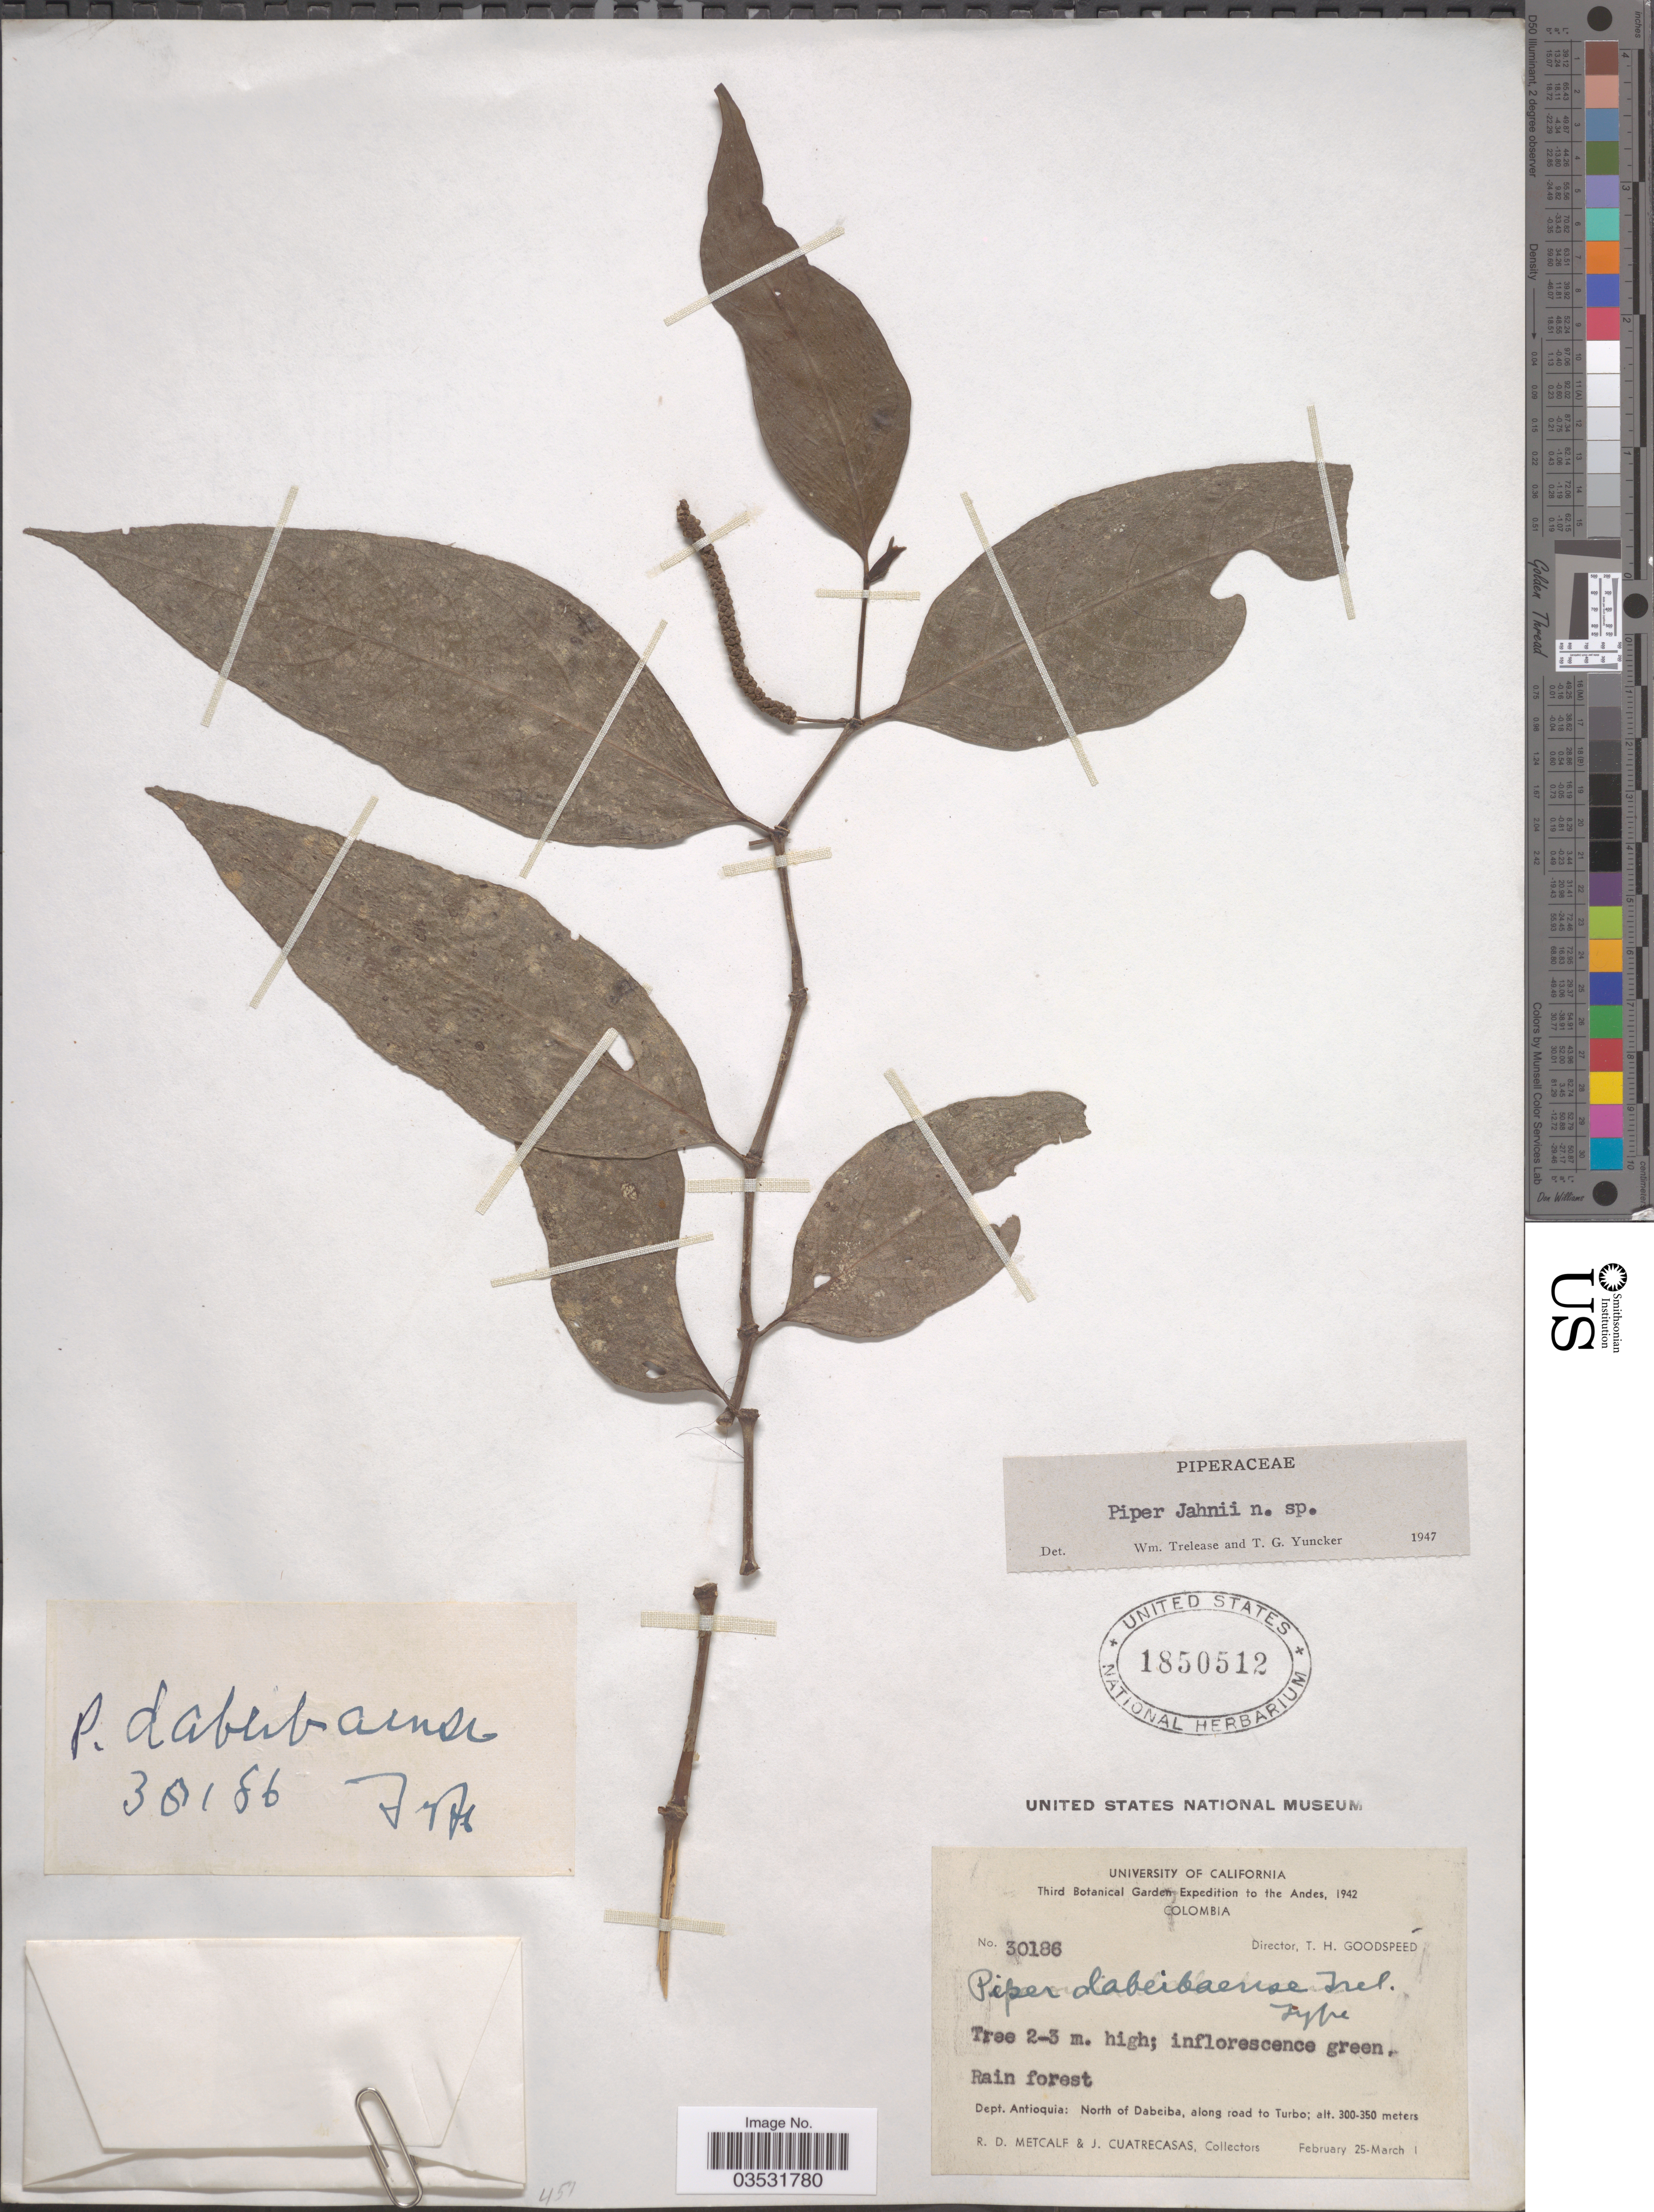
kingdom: Plantae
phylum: Tracheophyta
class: Magnoliopsida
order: Piperales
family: Piperaceae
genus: Piper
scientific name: Piper sp.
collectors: R. D. Metcalf & J. Cuatrecasas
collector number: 30186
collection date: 1942-02-25/1942-03-01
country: Colombia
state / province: Antioquia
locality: Andes. Dept. Antioquia: North of Dabeiba, along road to Turbo.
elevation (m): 300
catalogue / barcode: US 1850512